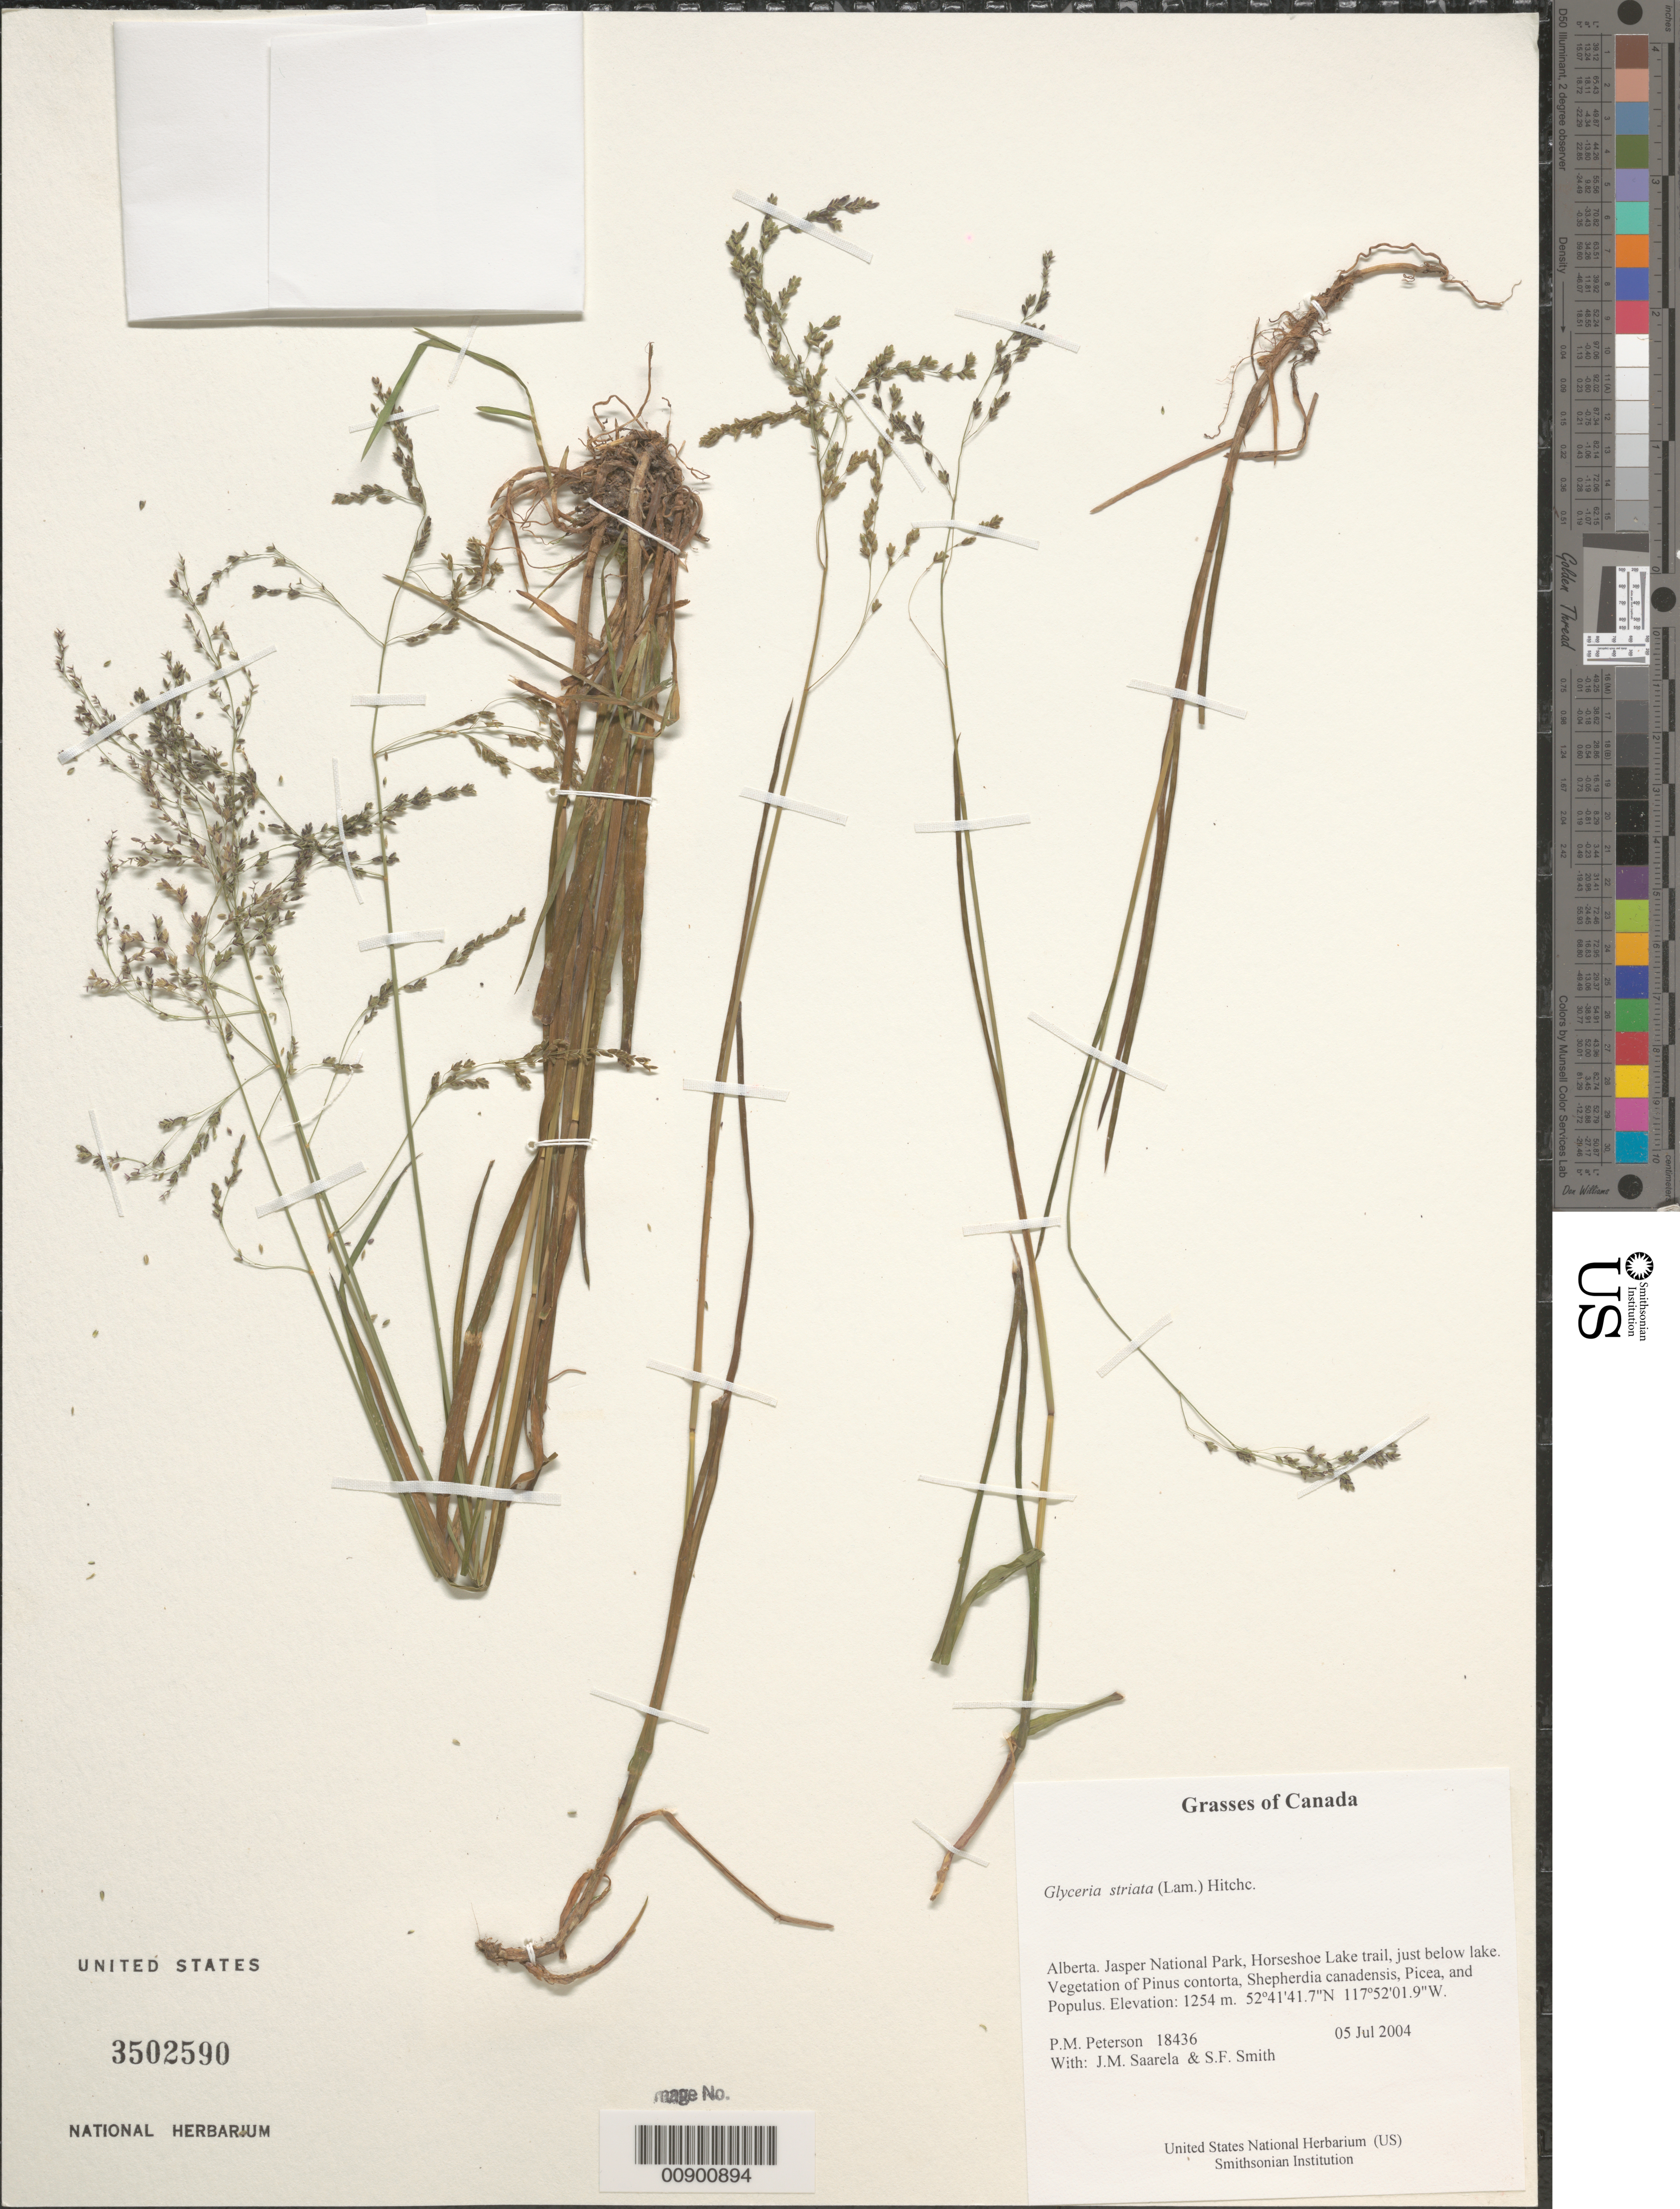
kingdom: Plantae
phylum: Tracheophyta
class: Liliopsida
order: Poales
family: Poaceae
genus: Glyceria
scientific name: Glyceria striata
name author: (Lam.) Hitchc.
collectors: P. M. Peterson, J. Saarela & S.F. Smith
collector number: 18436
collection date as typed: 05 Jul 2004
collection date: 2004-07-05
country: Canada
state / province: Alberta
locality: Jasper National Park, Horseshoe Lake trail, just below lake. Vegetation of Pinus contorta, Shepherdia canadensis, Picea, and Populus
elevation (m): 1254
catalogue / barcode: US 3502590